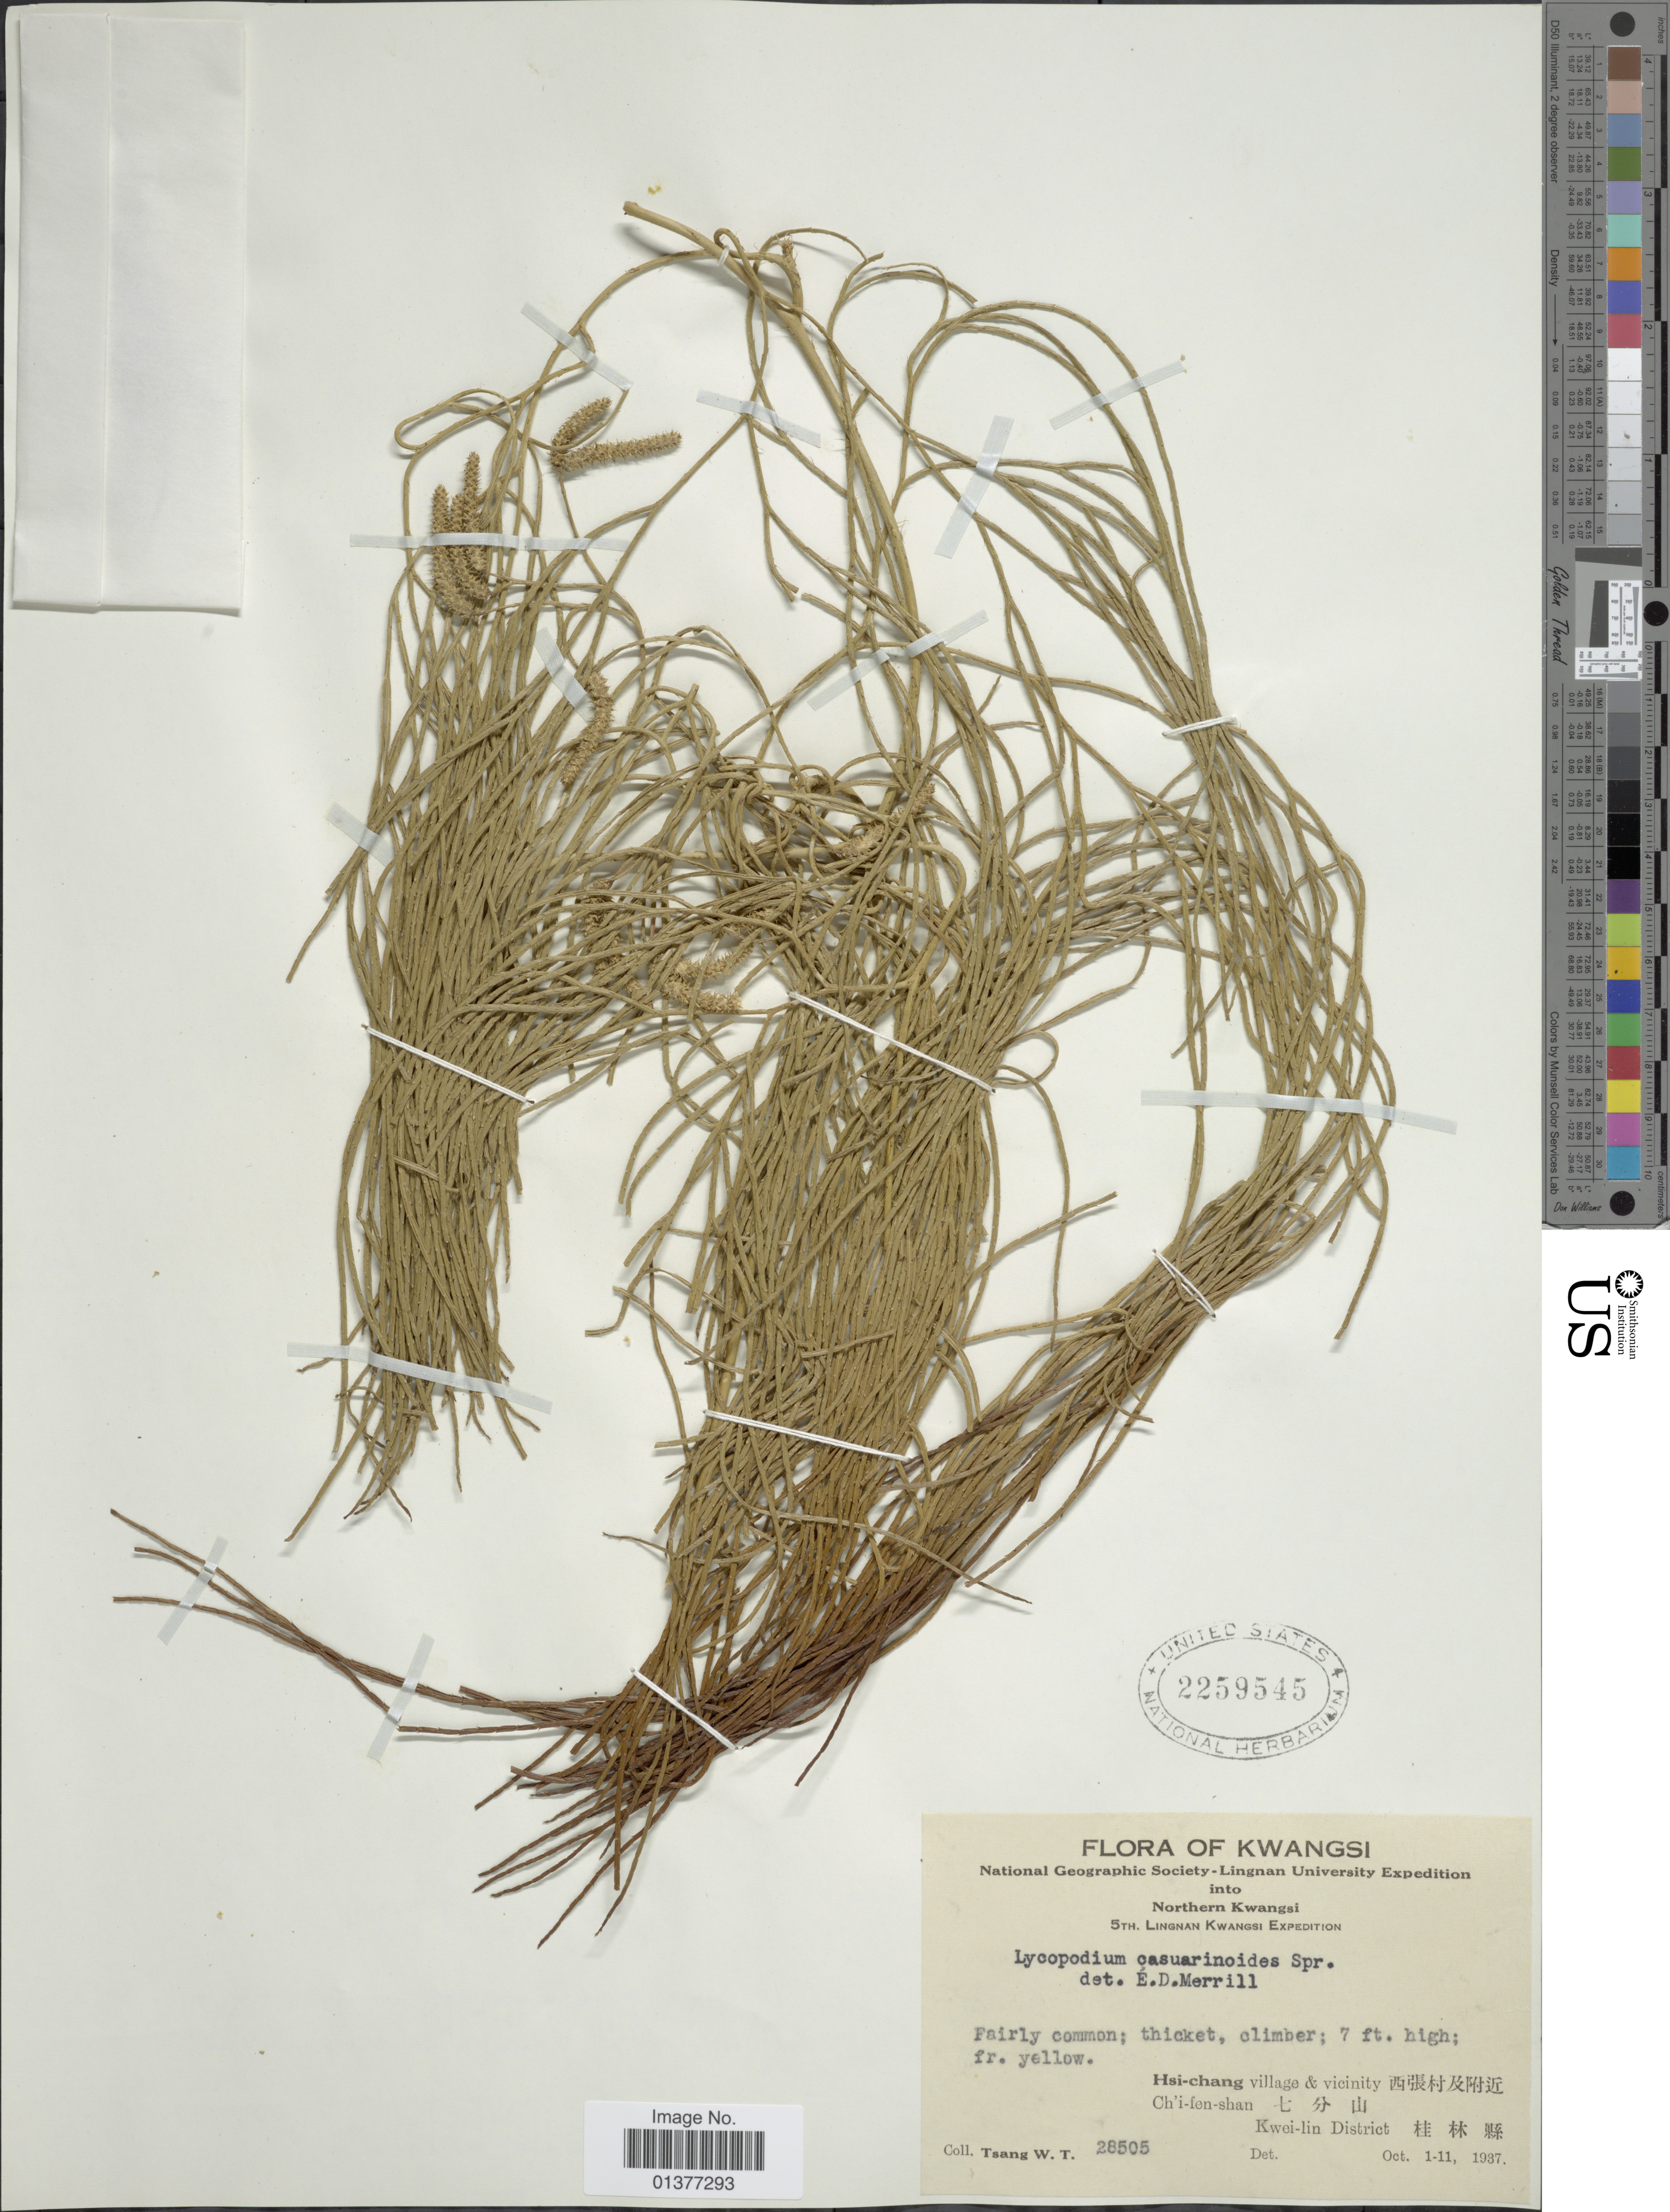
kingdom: Plantae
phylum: Tracheophyta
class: Lycopodiopsida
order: Lycopodiales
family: Lycopodiaceae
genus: Lycopodiastrum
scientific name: Lycopodiastrum casuarinoides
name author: (Spring) Holub ex R.D. Dixit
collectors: W. T. Tsang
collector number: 28505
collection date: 1937-10-01/1937-10-11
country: China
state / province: Guangxi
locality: Kwangsi, Hsi-chang village & vicinity, Ch'i -fen-shan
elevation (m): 2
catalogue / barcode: US 2259545